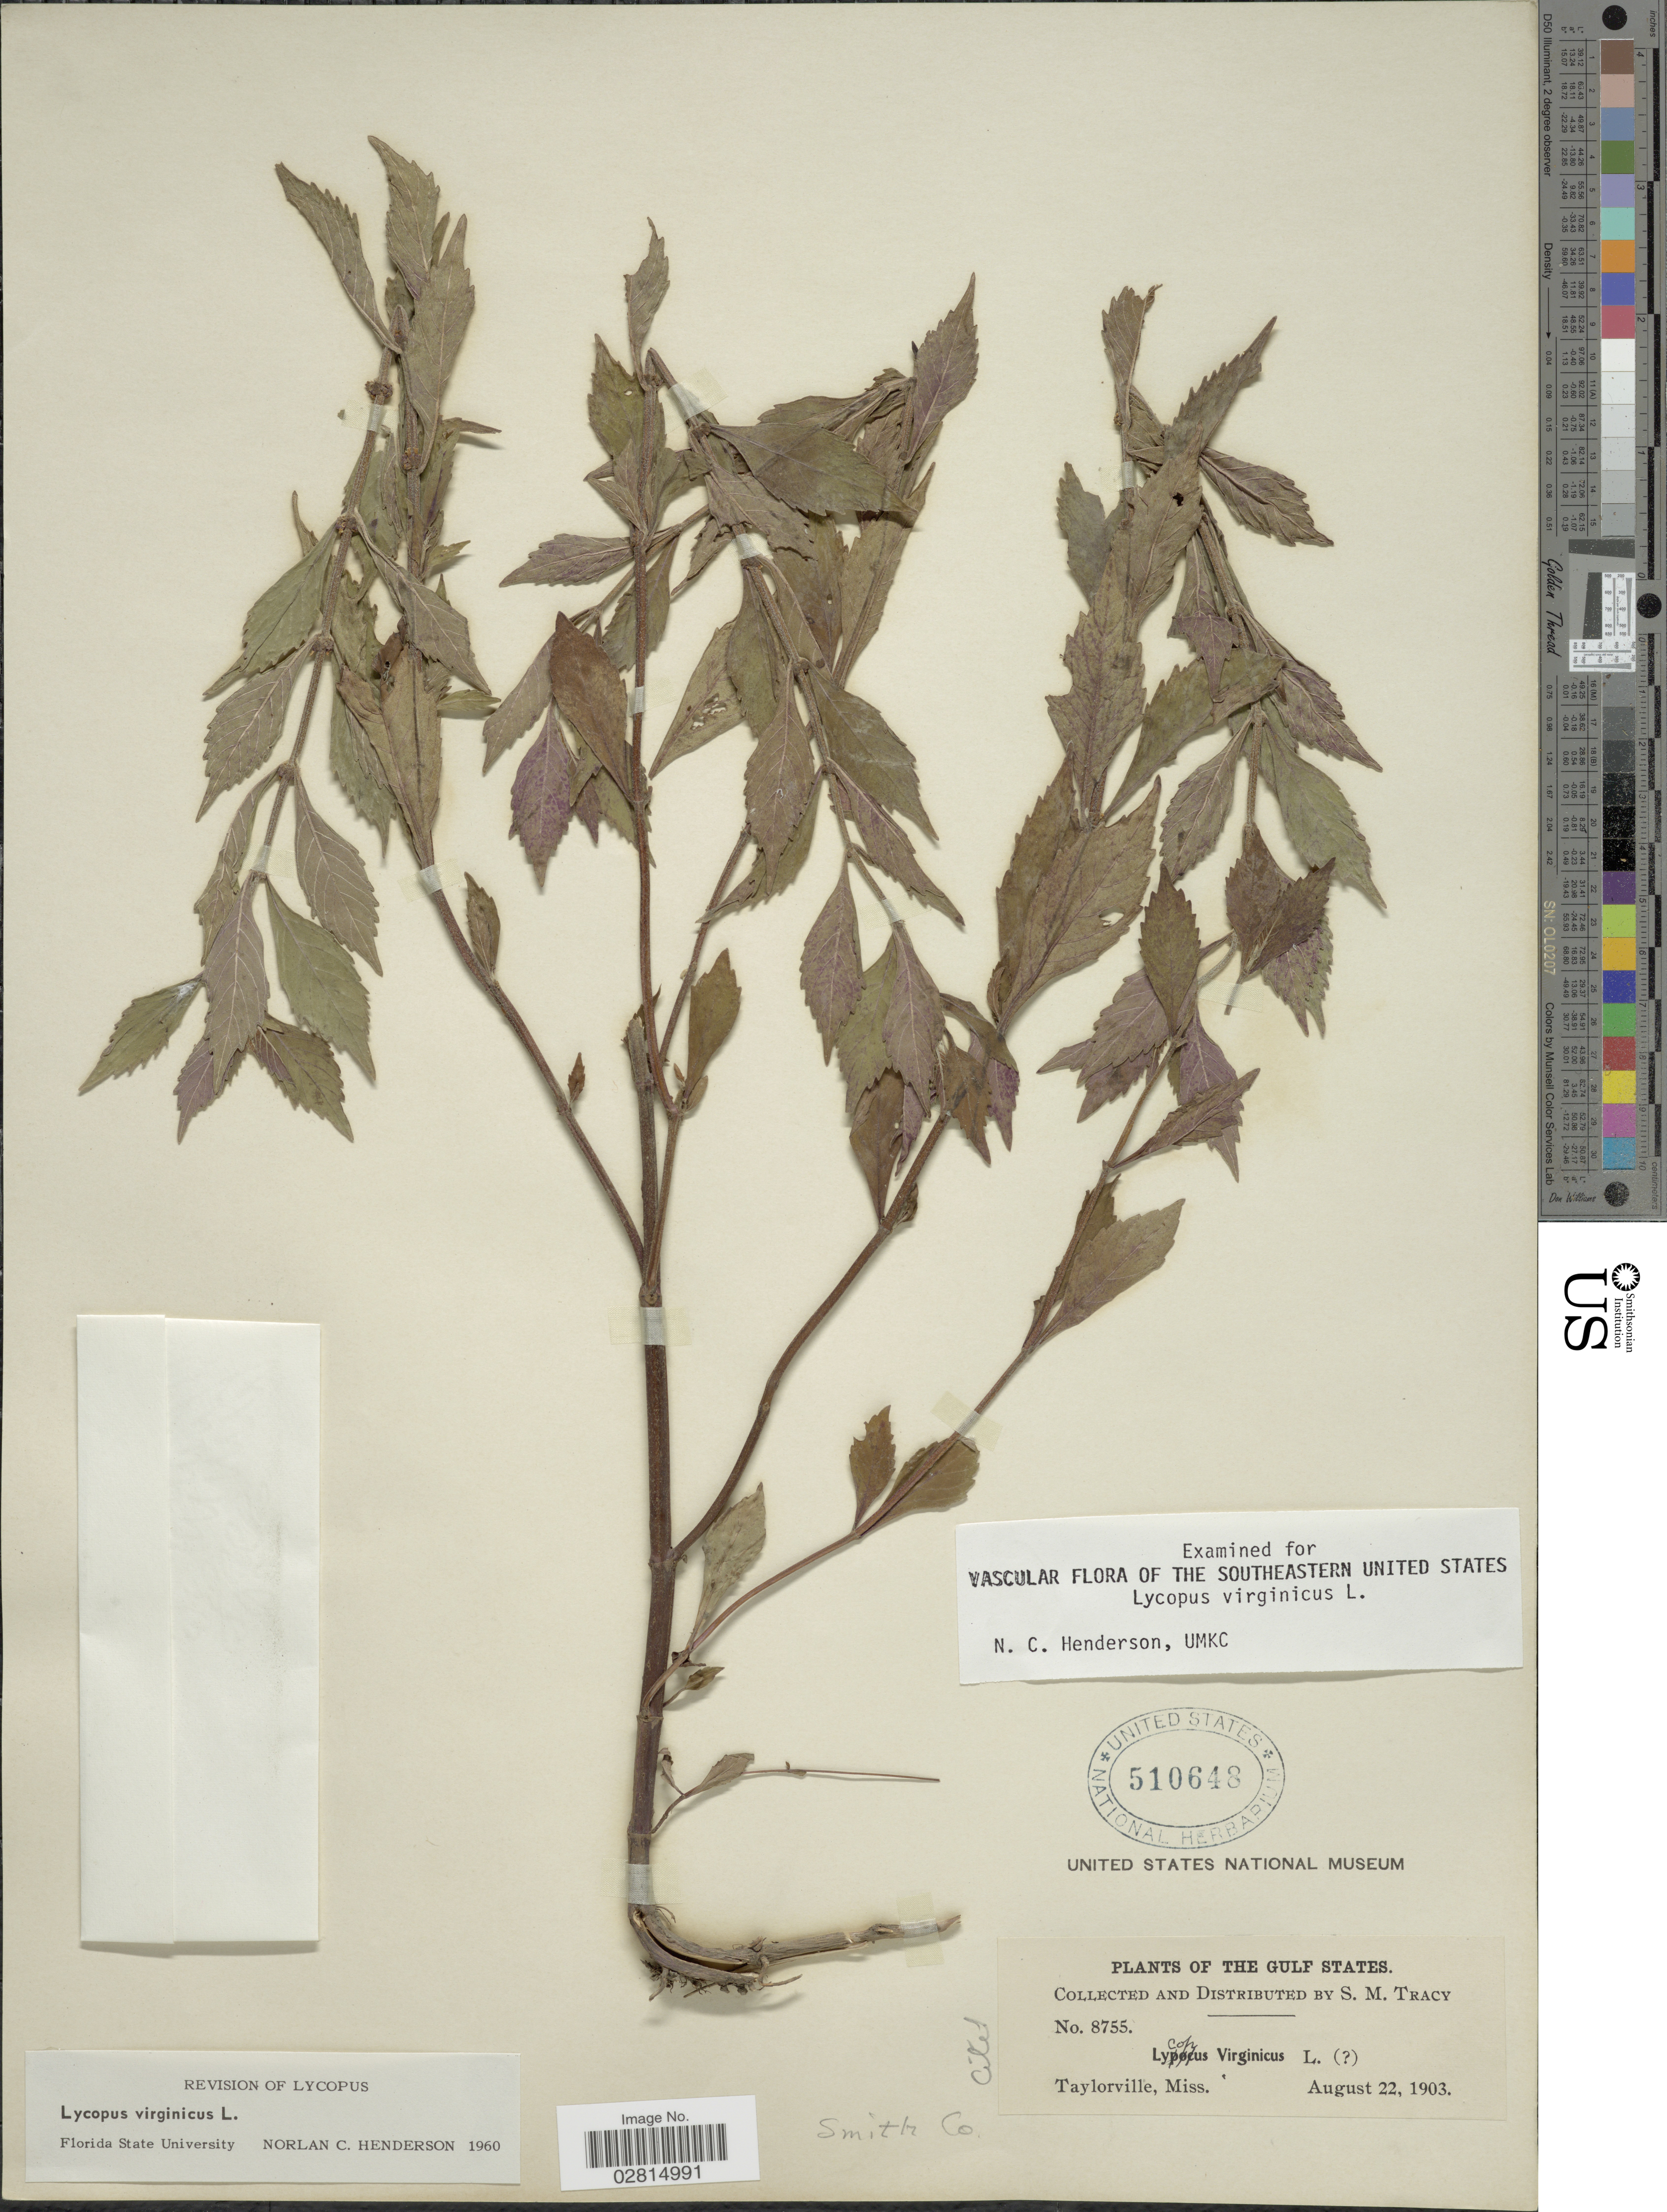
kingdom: Plantae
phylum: Tracheophyta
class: Magnoliopsida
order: Lamiales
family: Lamiaceae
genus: Lycopus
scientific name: Lycopus virginicus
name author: L.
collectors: S. M. Tracy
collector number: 8755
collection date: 1903-08-22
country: United States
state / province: Mississippi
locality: The Gulf States, Taylorville, Miss., Smith Co.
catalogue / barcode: US 510648